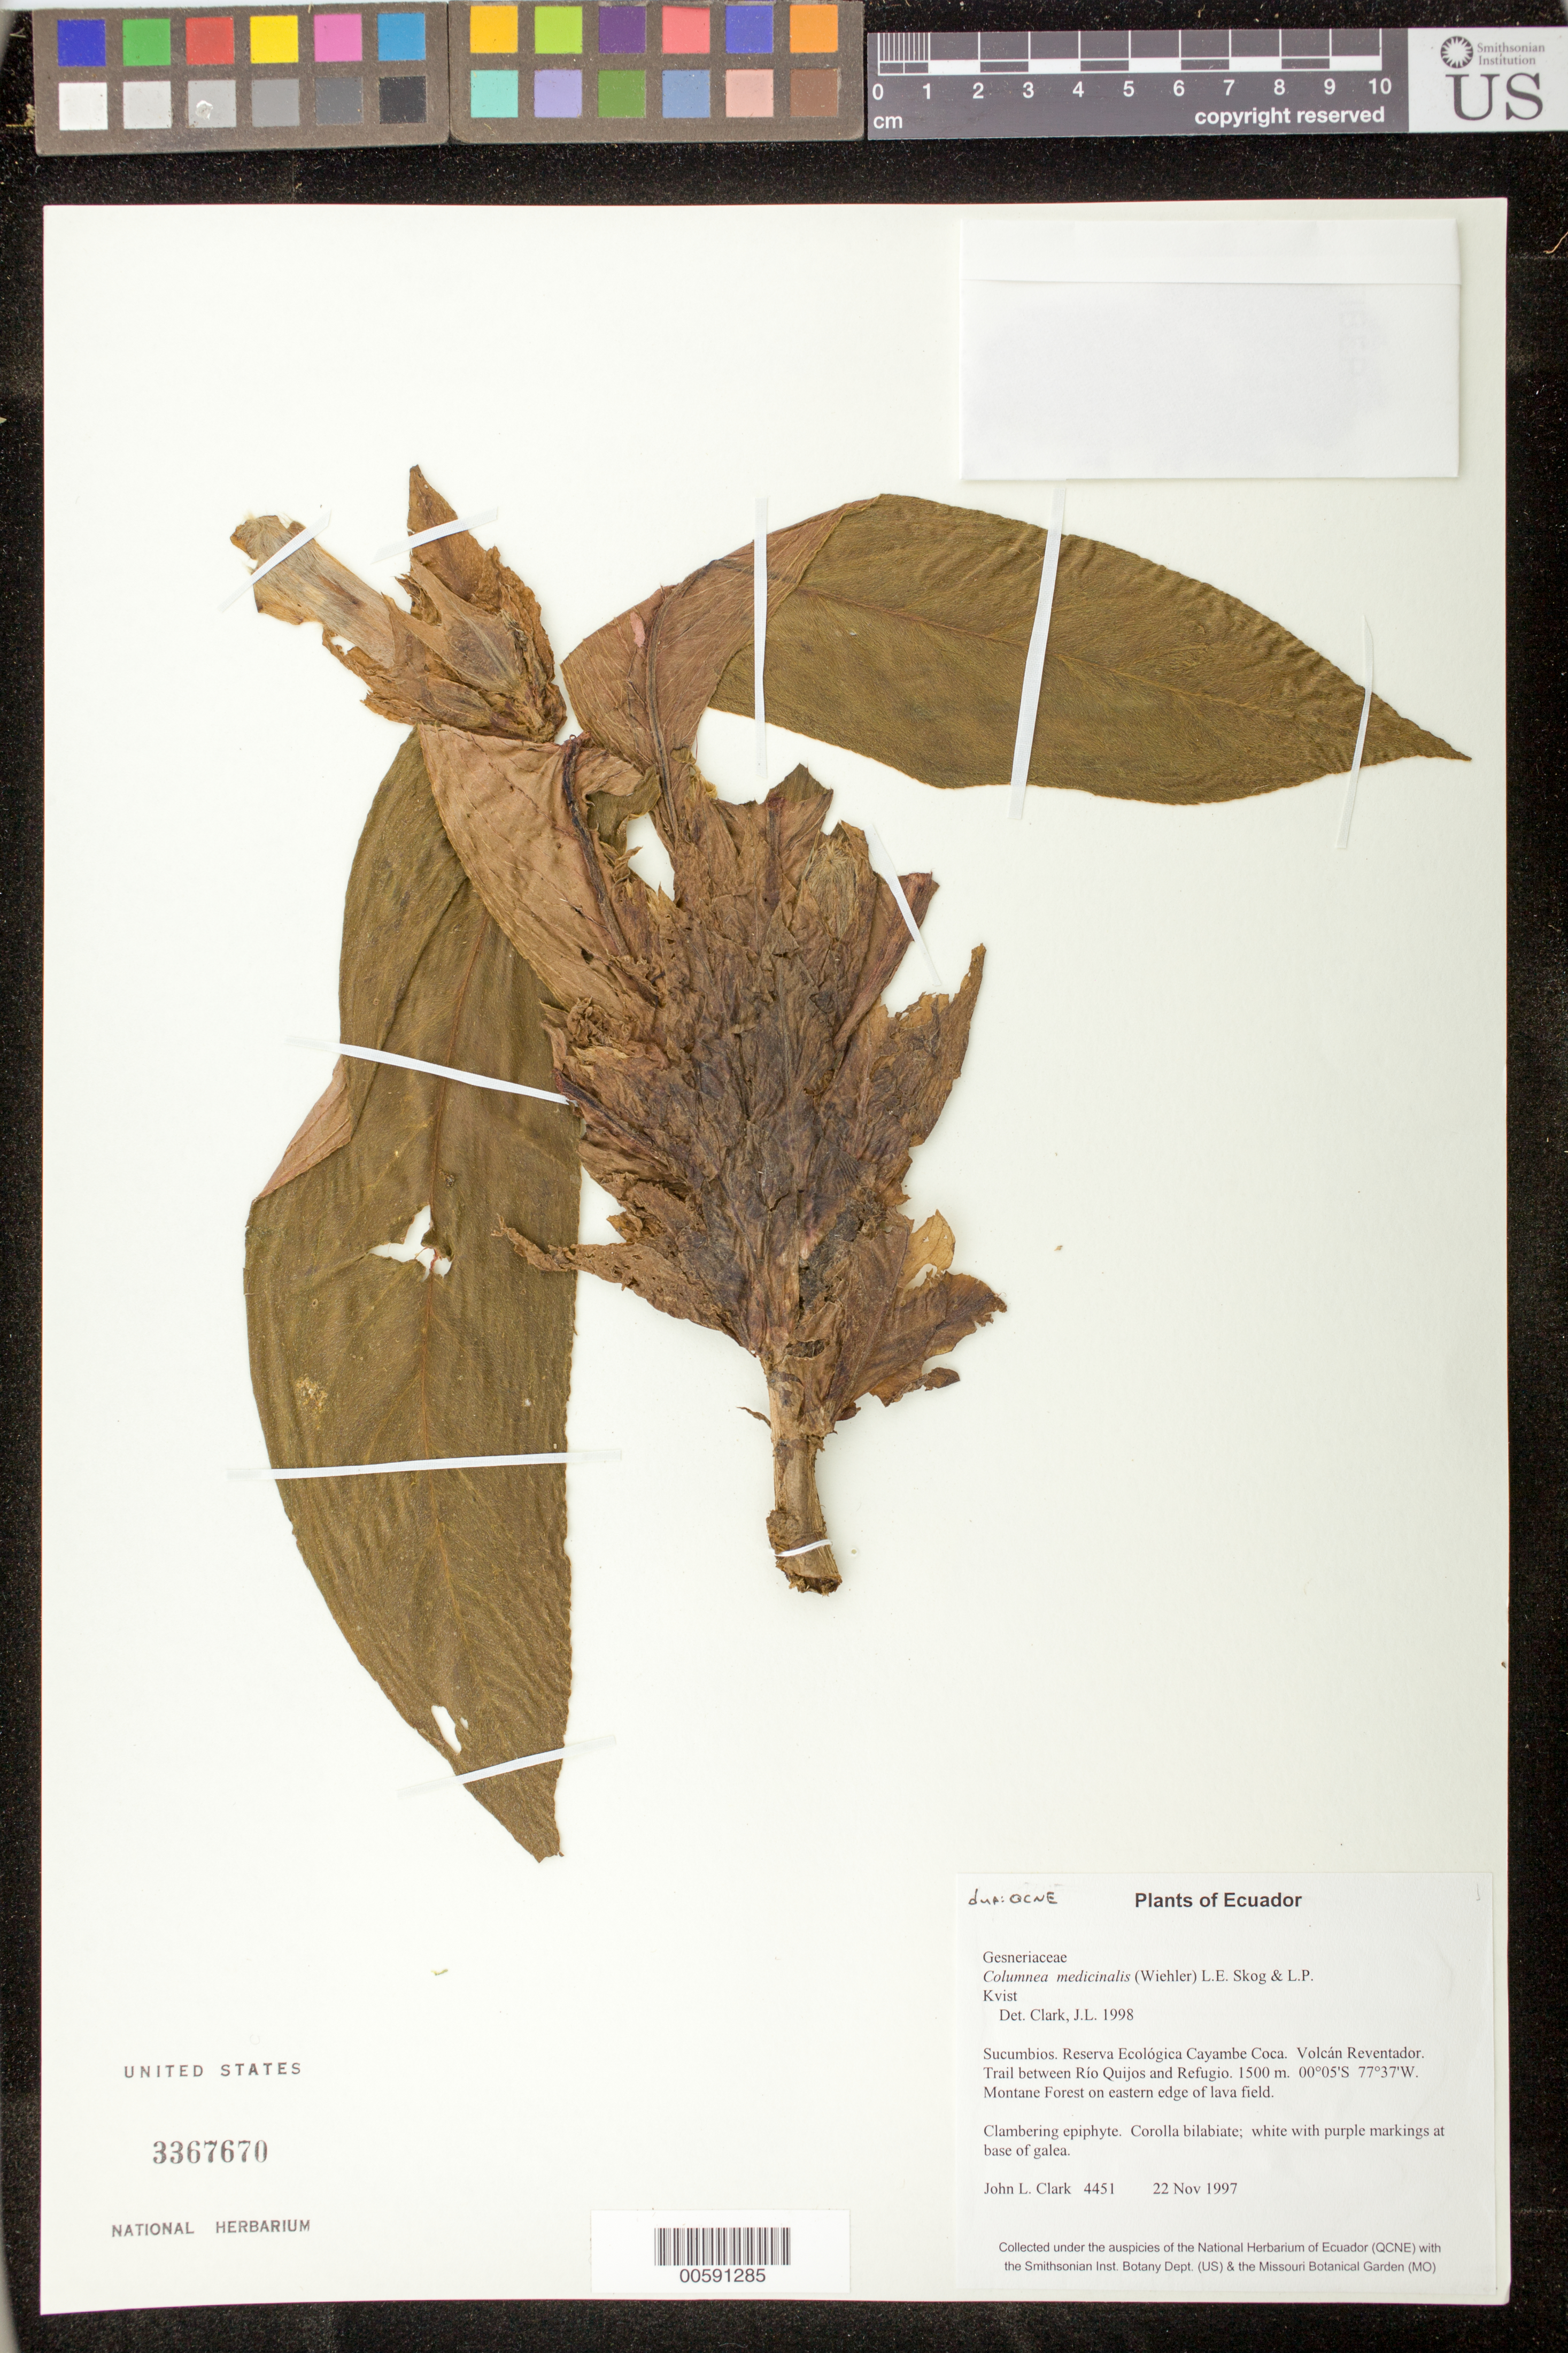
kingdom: Plantae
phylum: Tracheophyta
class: Magnoliopsida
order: Lamiales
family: Gesneriaceae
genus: Columnea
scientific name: Columnea medicinalis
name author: (Wiehler) L.E. Skog & L.P. Kvist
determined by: Clark, J. L., (SEL), The Marie Selby Botanical Garden (UNITED STATES)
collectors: J. L. Clark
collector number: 4451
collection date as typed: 22 Nov 1997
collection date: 1997-11-22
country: Ecuador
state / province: Sucumbíos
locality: Reserva Ecológica Cayambe Coca. Volcán Reventador. Trail between Río Quijos and Refugio.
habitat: Montane Forest on eastern edge of lava field.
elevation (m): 1500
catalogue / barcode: US 3367670